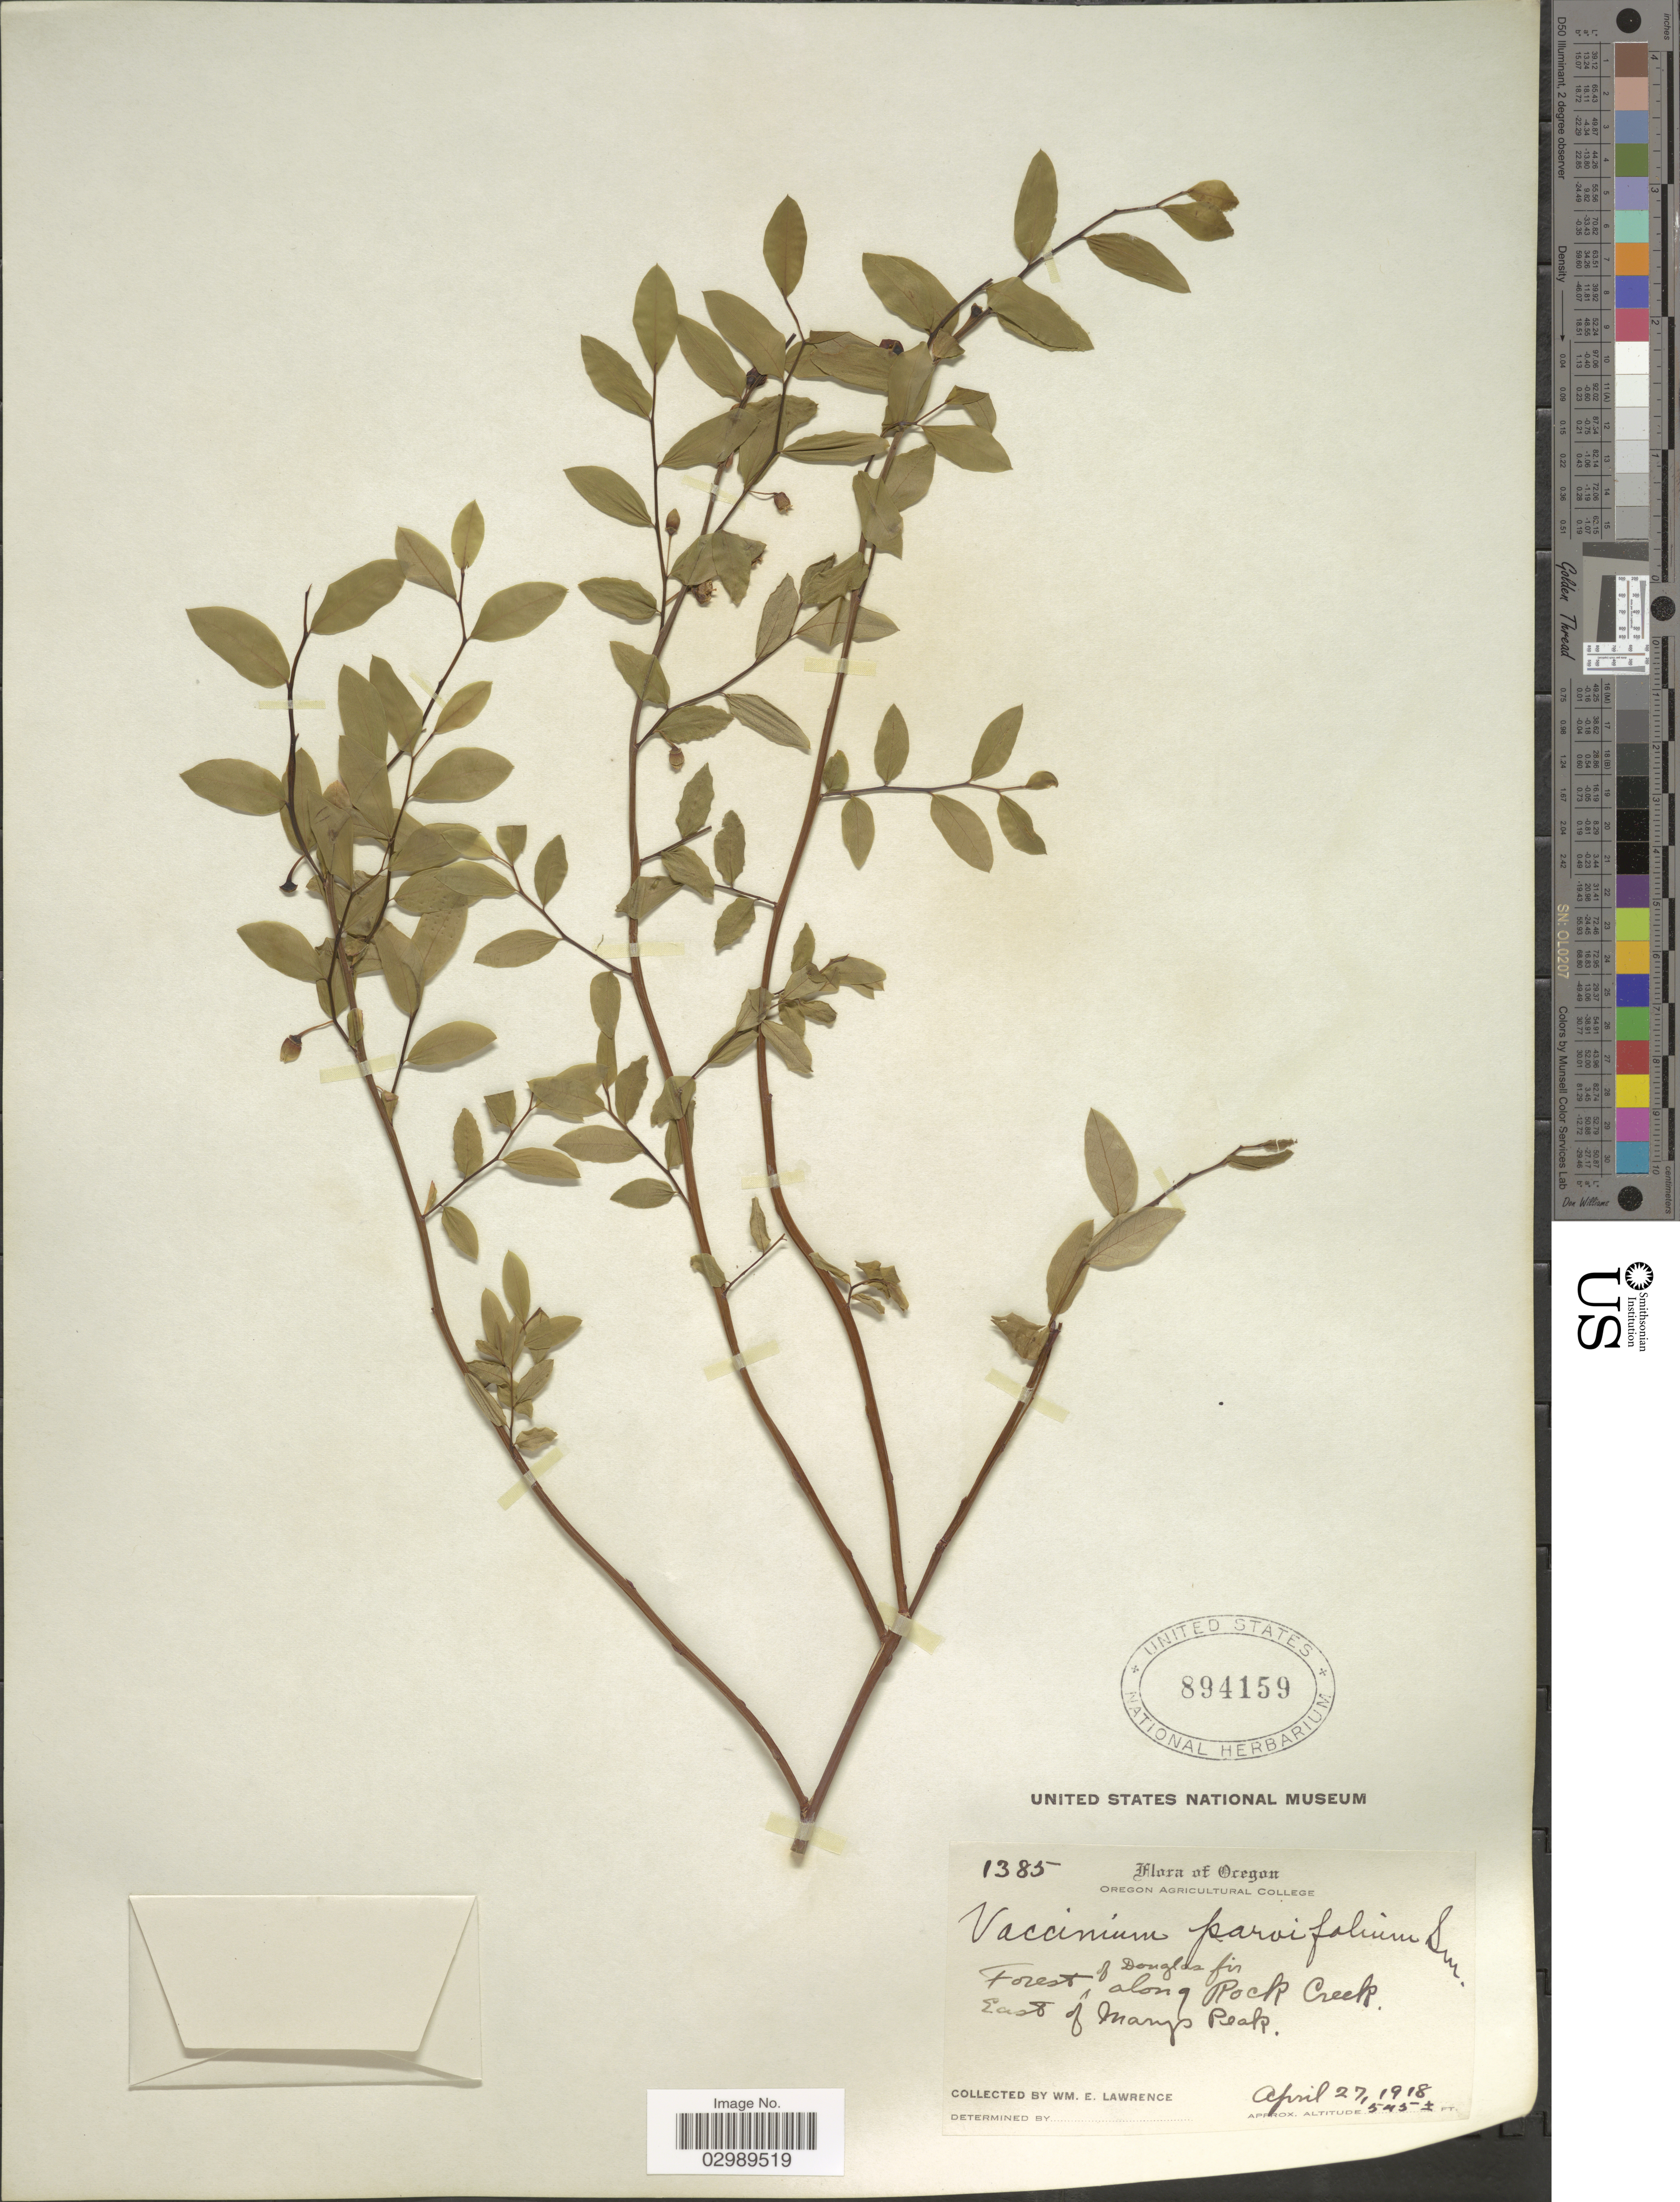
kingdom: Plantae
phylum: Tracheophyta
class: Magnoliopsida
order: Ericales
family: Ericaceae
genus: Vaccinium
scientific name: Vaccinium parvifolium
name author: Small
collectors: W. Lawrence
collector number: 1385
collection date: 1918-04-27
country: United States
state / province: Oregon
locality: Forest of Douglas fir along Rock Creek. East of Mary's Peak.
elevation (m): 166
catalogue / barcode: US 894159